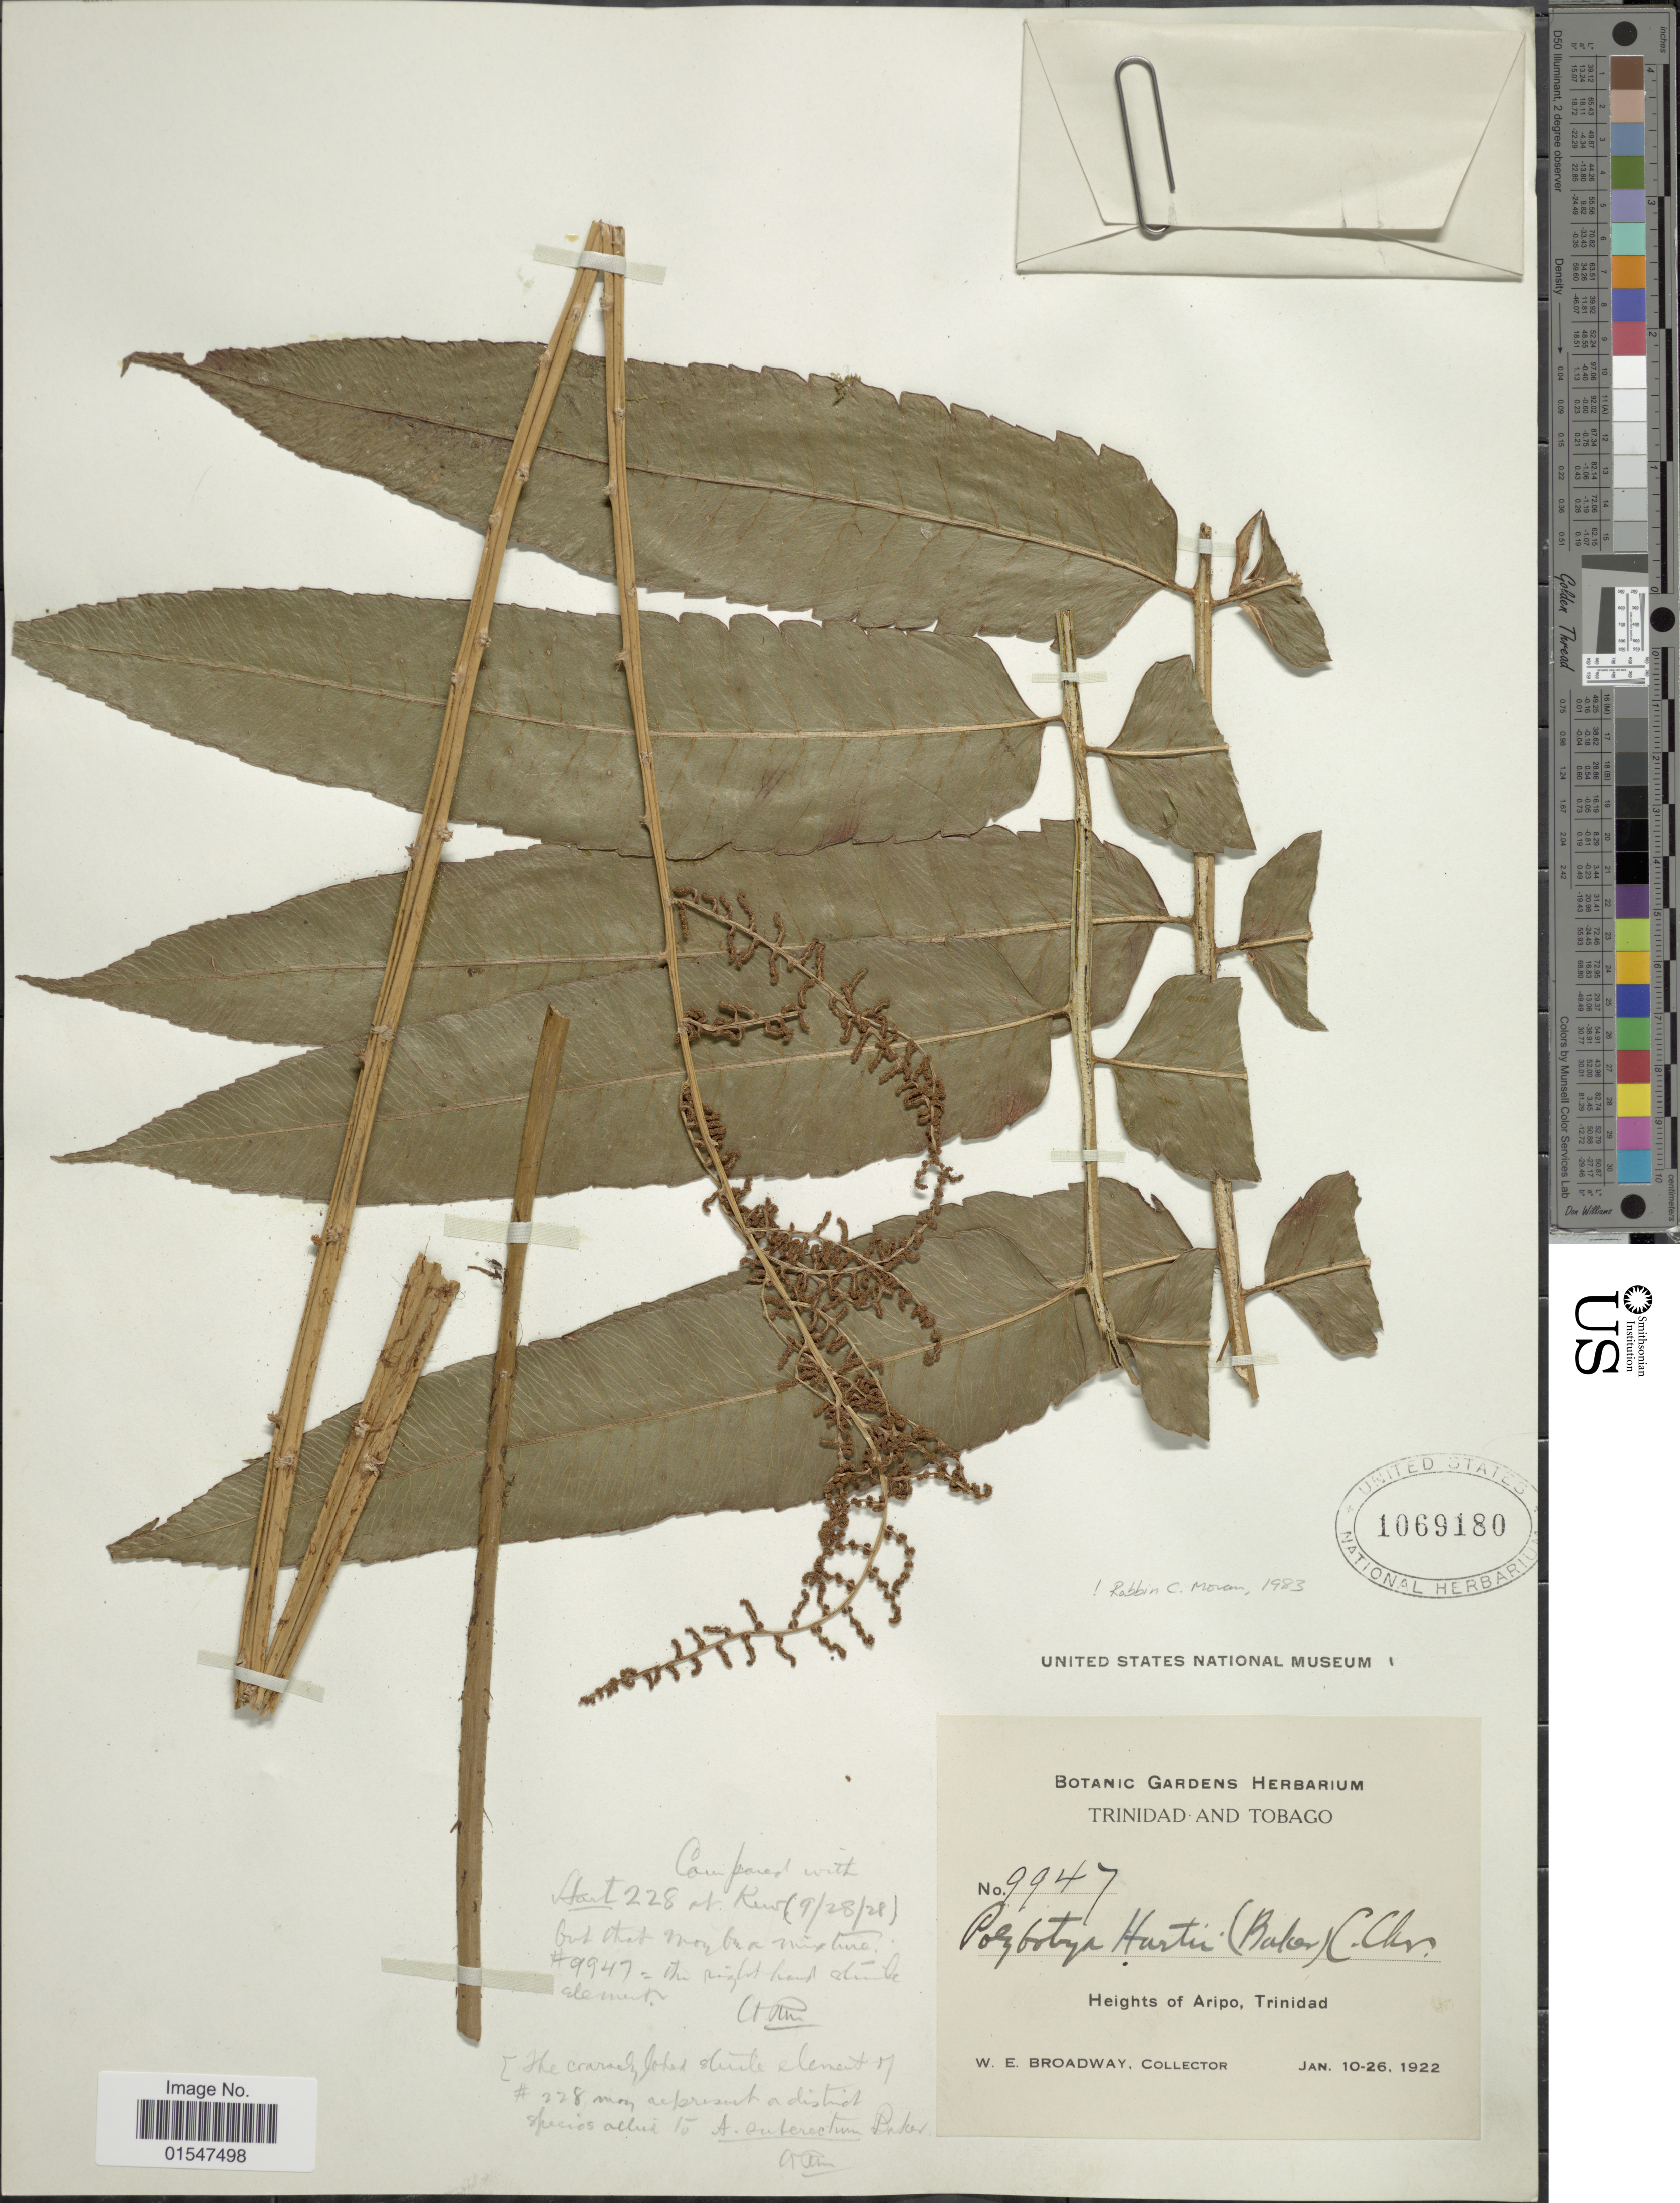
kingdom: Plantae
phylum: Tracheophyta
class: Polypodiopsida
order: Polypodiales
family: Dryopteridaceae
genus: Polybotrya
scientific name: Polybotrya serratifolia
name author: (Fée) Klotzsch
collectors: W. E. Broadway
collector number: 9947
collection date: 1922-01-10/1922-01-26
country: Trinidad and Tobago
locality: Heights of Aripo, Trinidad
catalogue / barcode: US 1069180